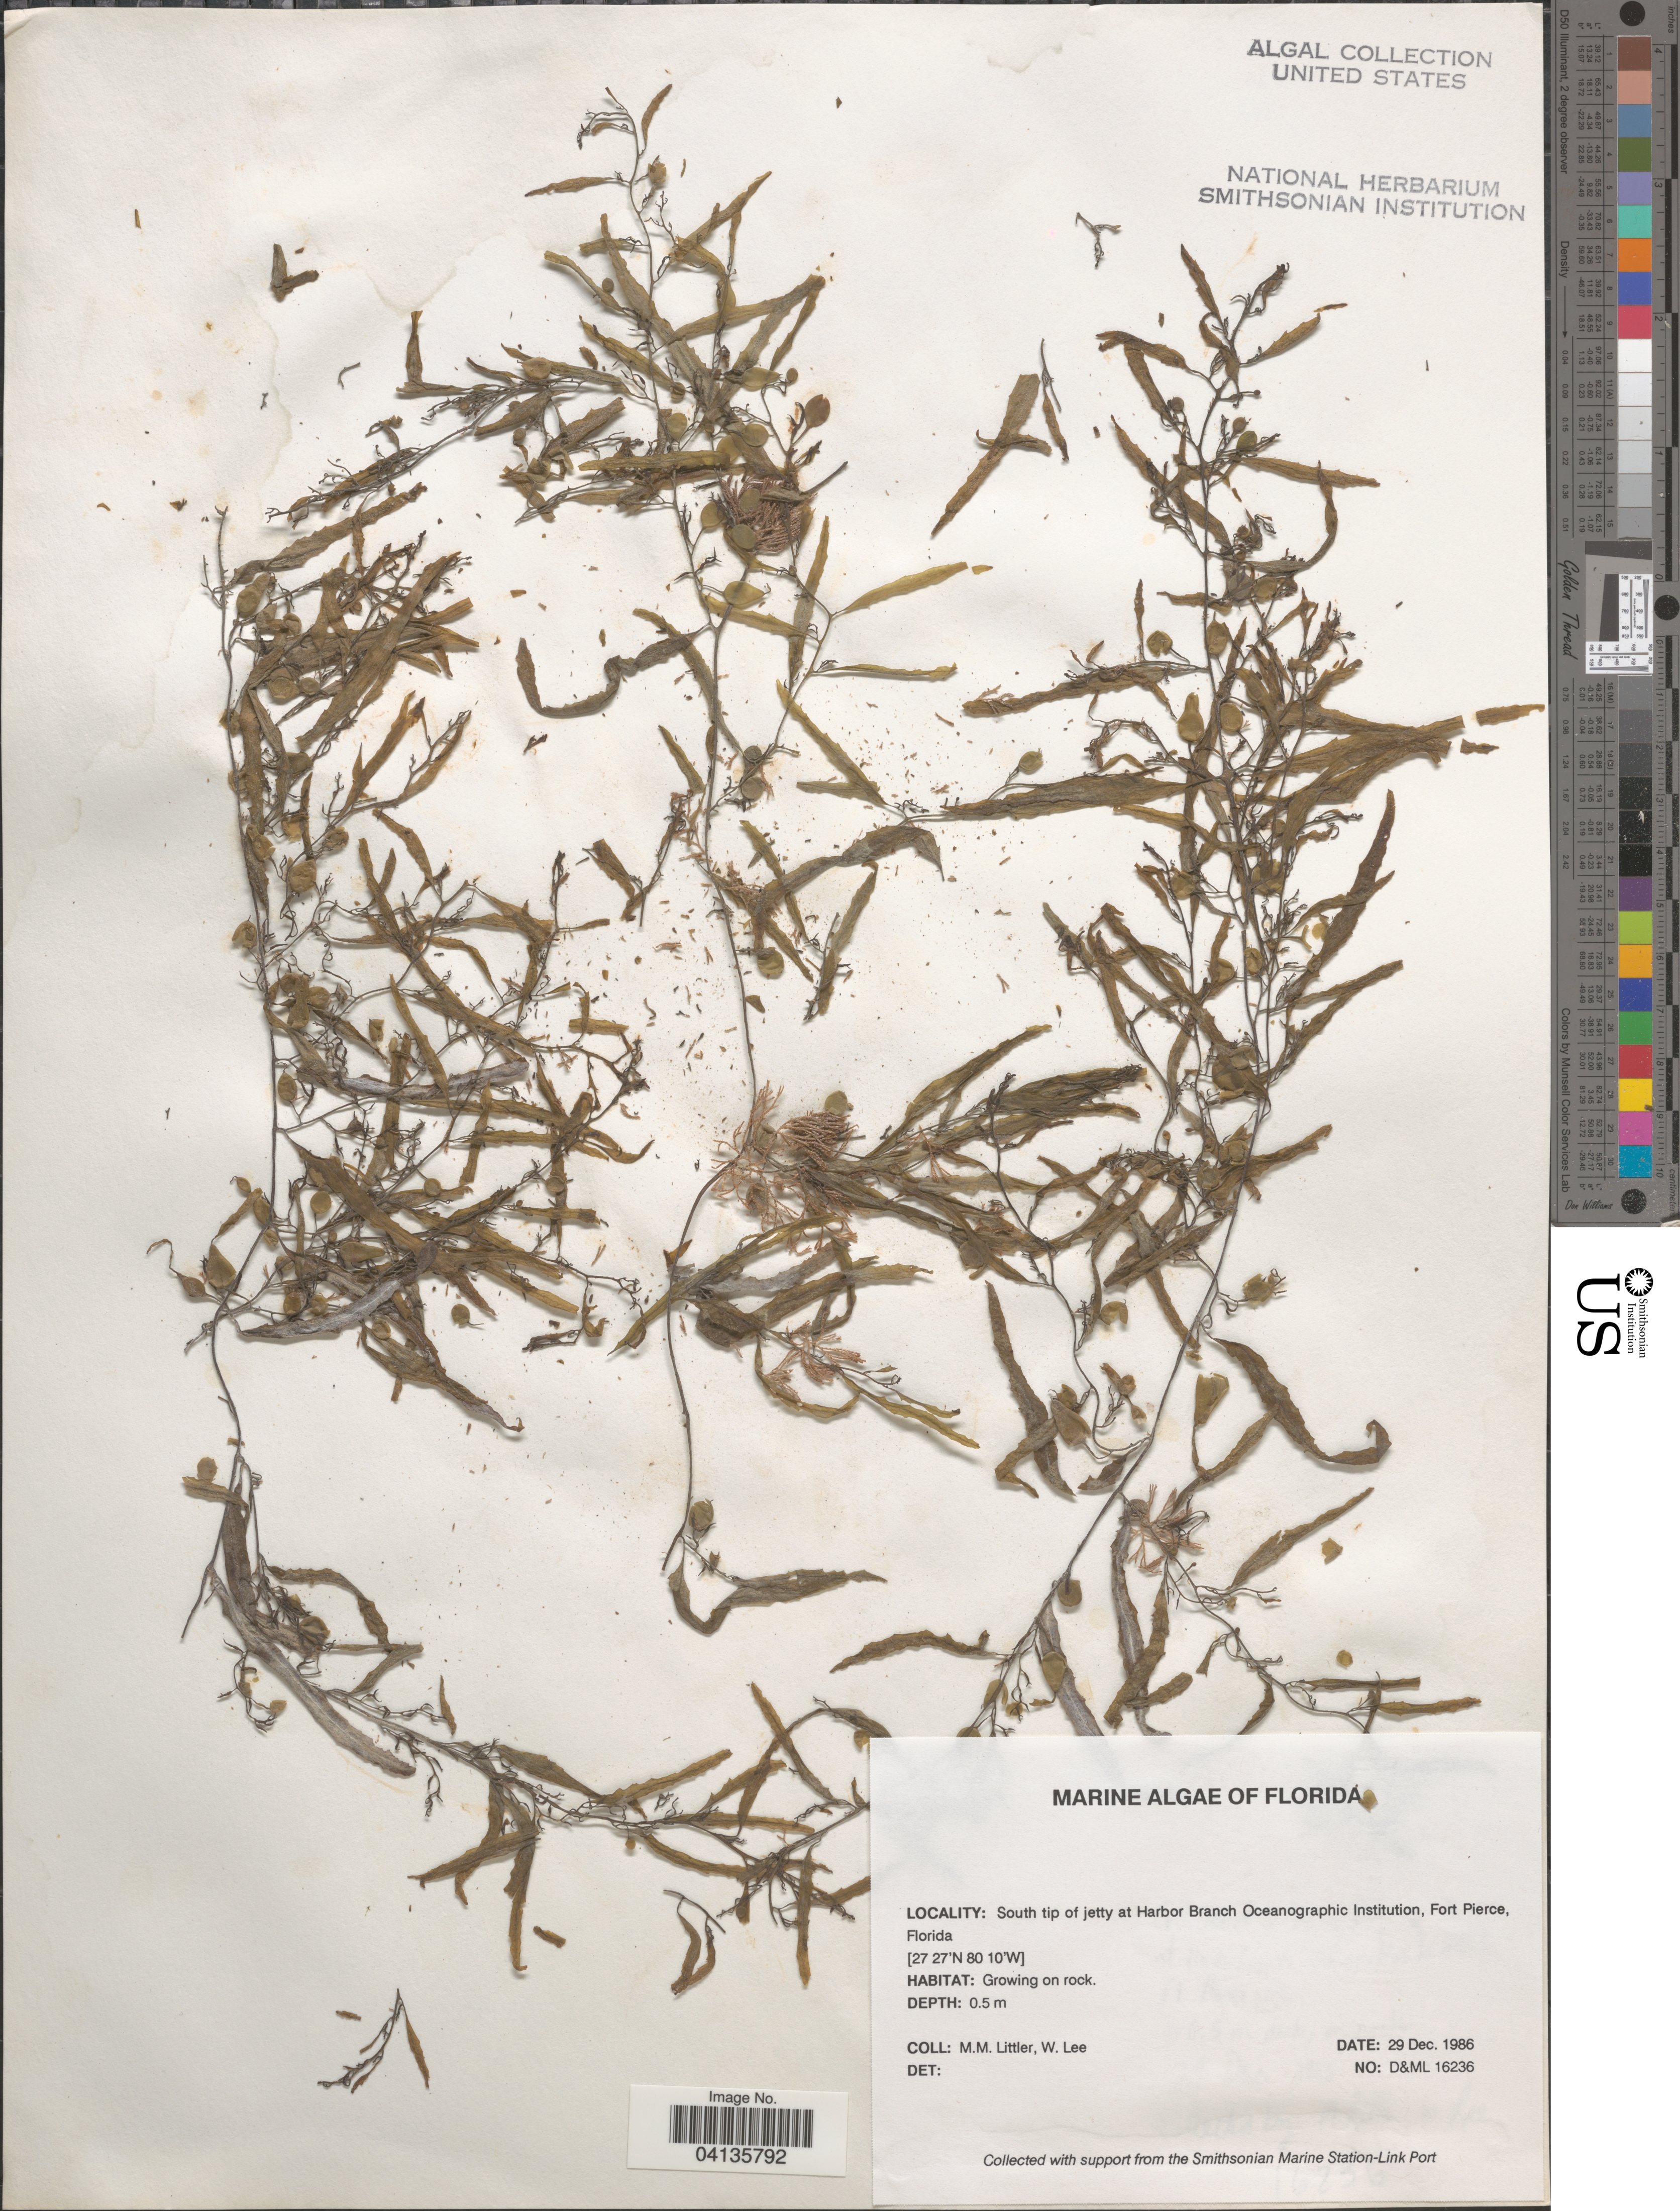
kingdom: Plantae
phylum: Rhodophyta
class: Florideophyceae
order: Corallinales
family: Corallinaceae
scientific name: Crustose Coralline Algae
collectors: W. Lee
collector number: D&ML 16236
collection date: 1986-12-29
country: United States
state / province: Florida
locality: South tip of jetty at Harbor Branch Oceanographic Institution, Fort Pierce.